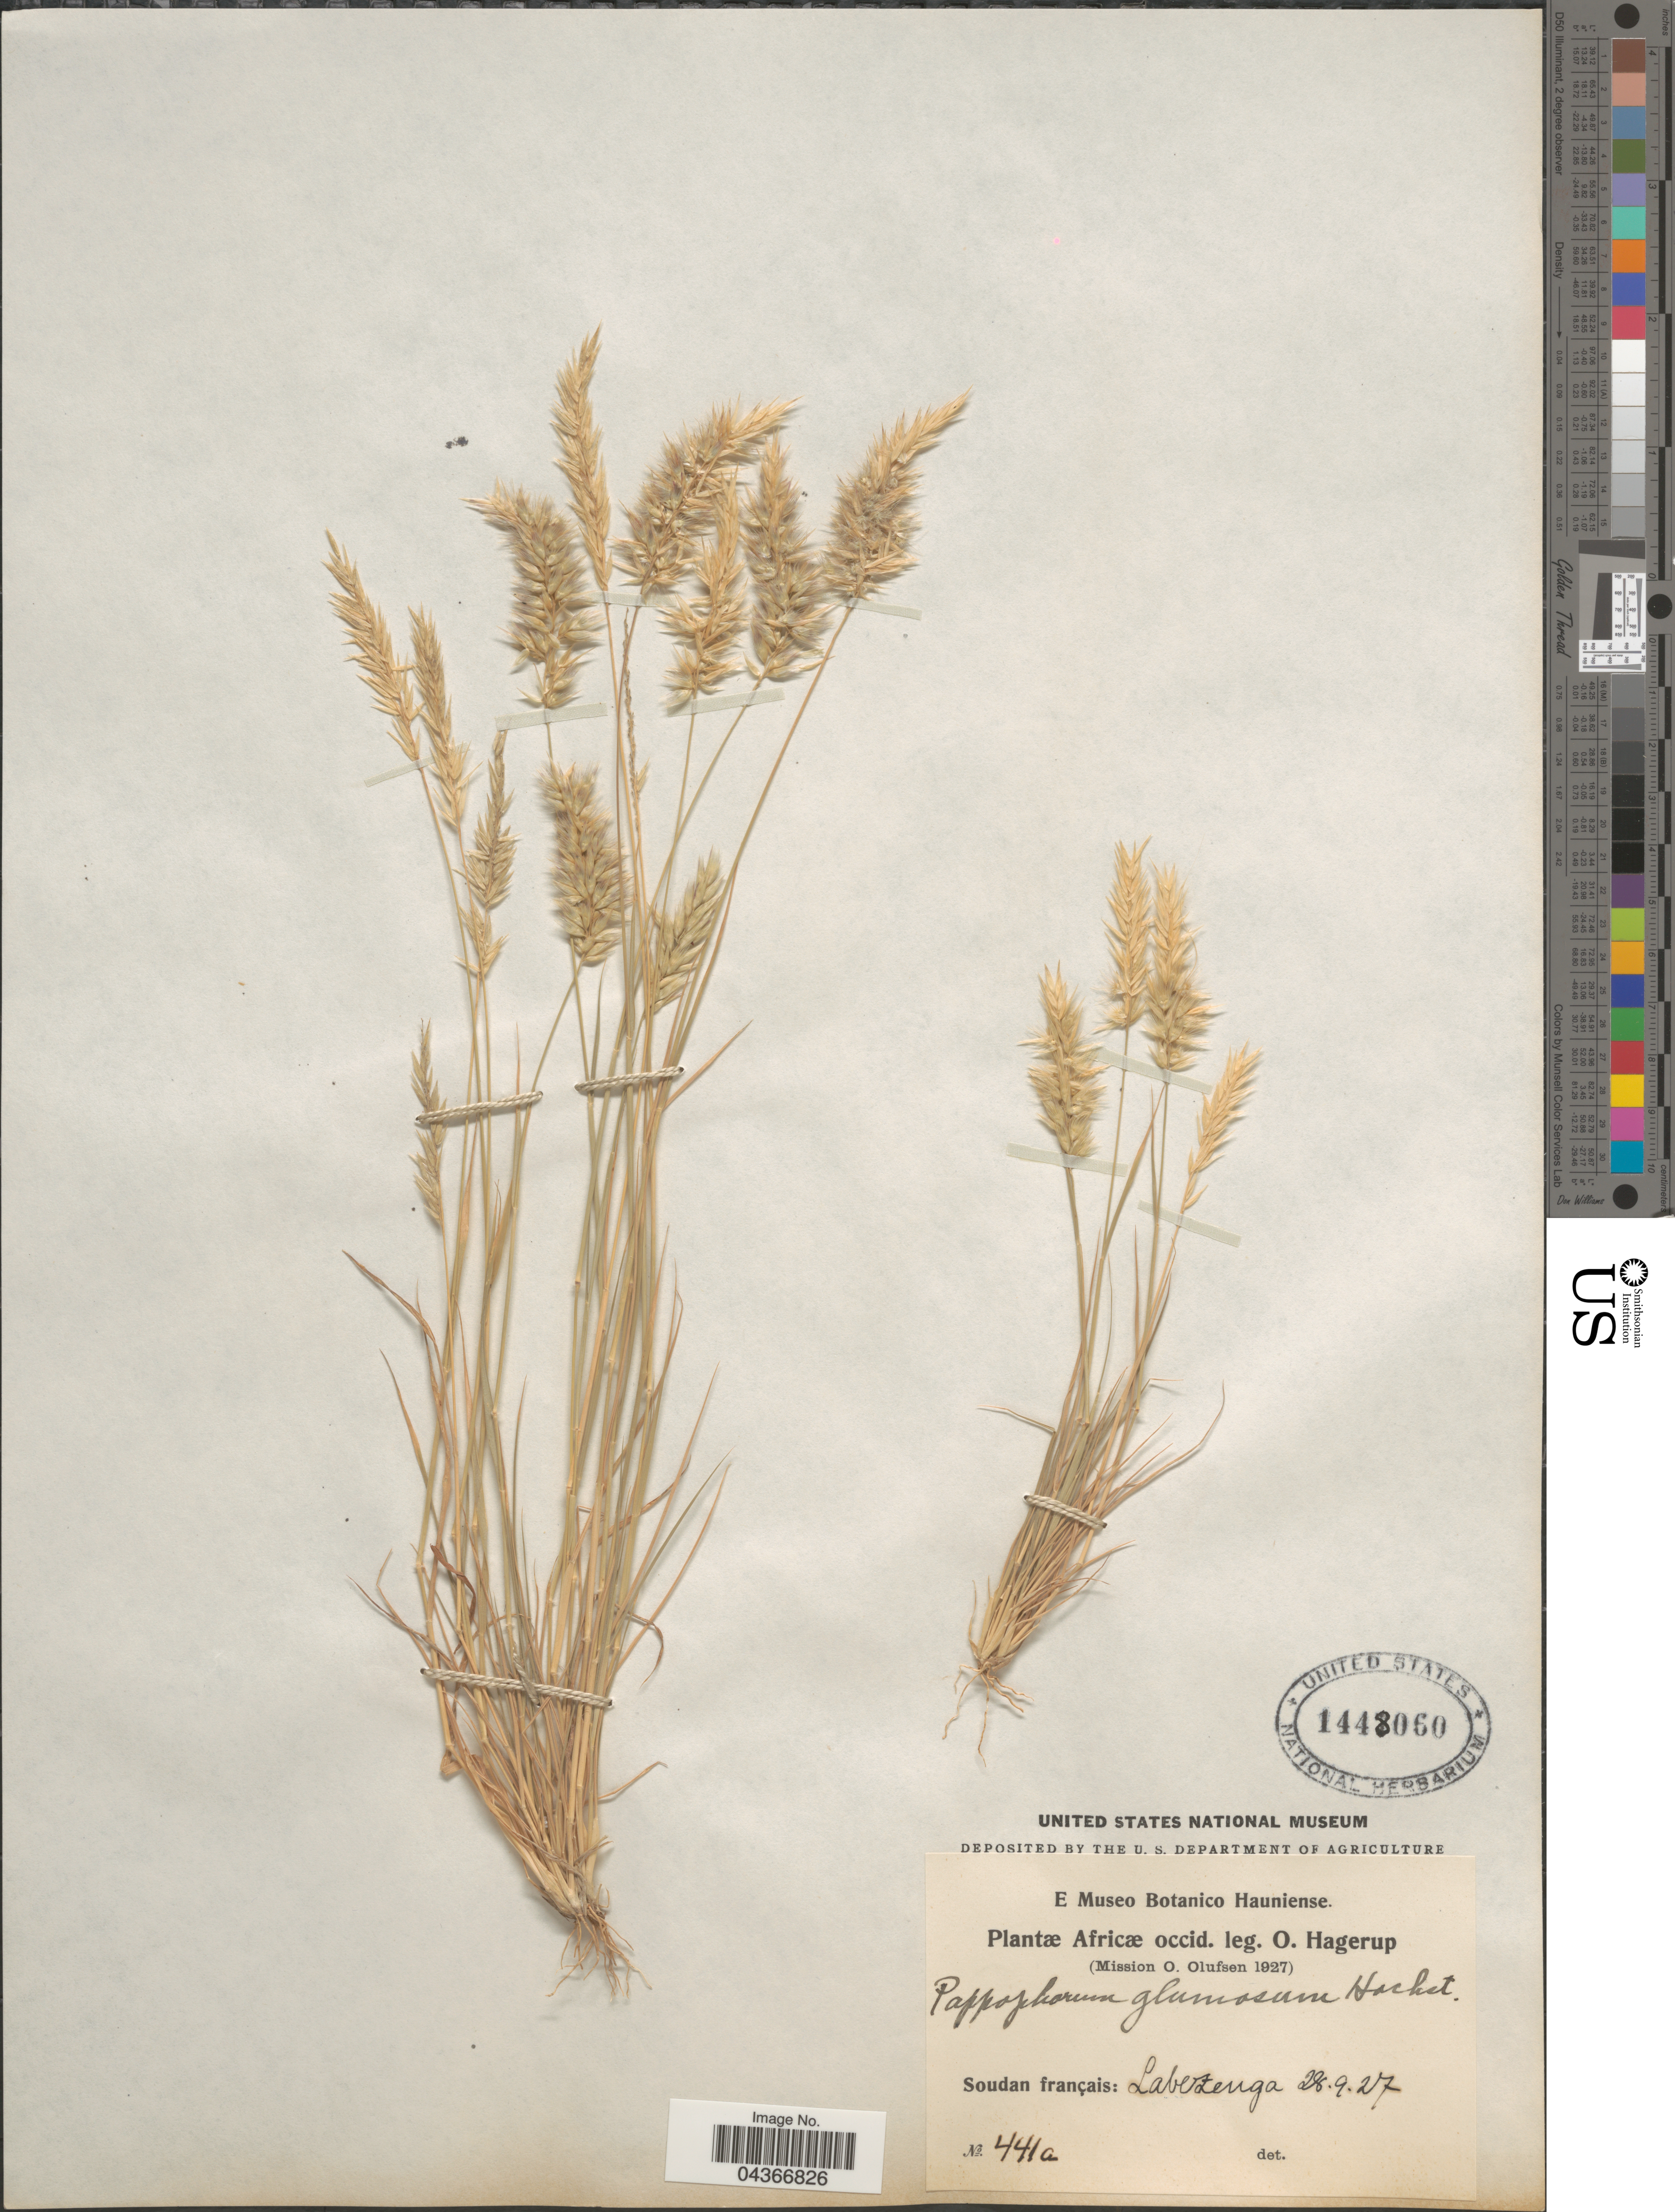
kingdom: Plantae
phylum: Tracheophyta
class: Liliopsida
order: Poales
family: Poaceae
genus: Enneapogon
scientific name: Enneapogon persicus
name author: Boiss.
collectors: O. Hagerup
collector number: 441a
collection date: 1927-09-28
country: Mali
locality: Africæ occid. (Mission O. Olufsen 1927). Soudan français: Labezenga.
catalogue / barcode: US 1448060